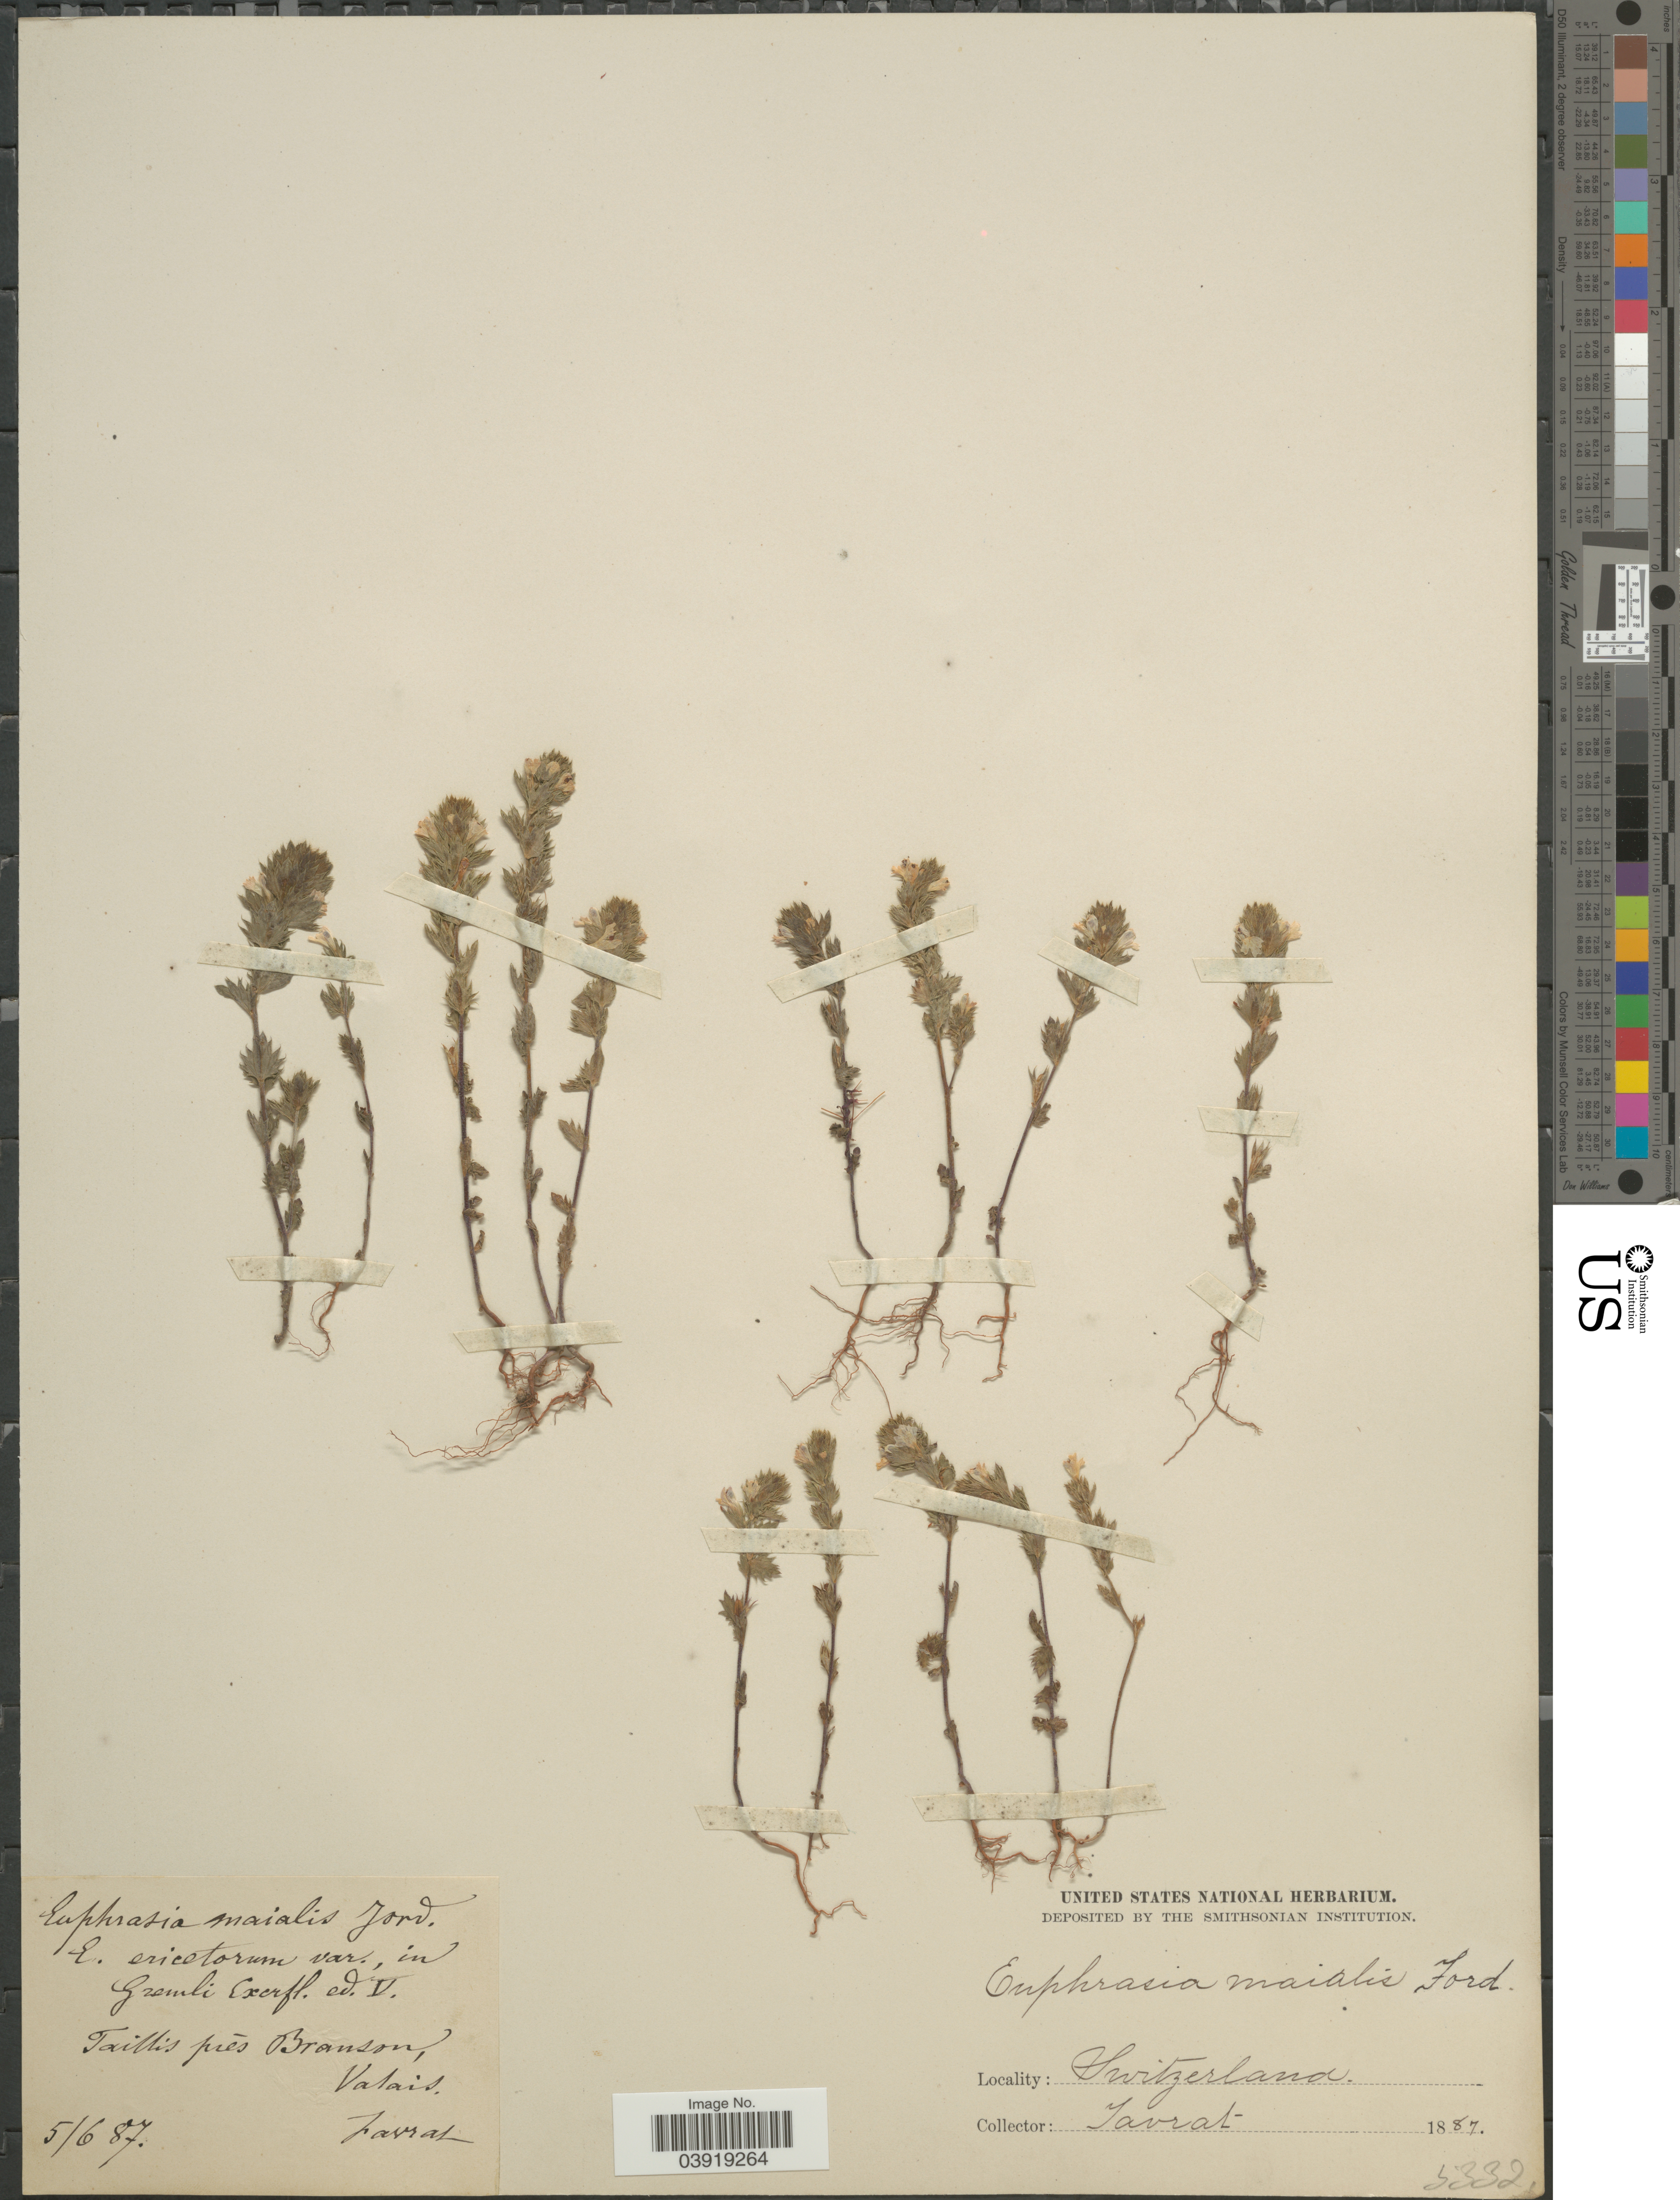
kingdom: Plantae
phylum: Tracheophyta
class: Magnoliopsida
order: Lamiales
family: Orobanchaceae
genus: Euphrasia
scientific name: Euphrasia majalis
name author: Jord.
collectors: L. Favrat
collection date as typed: Transcribed d/m/y: 5/6/87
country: Switzerland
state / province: Valais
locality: Taillis près Branson.